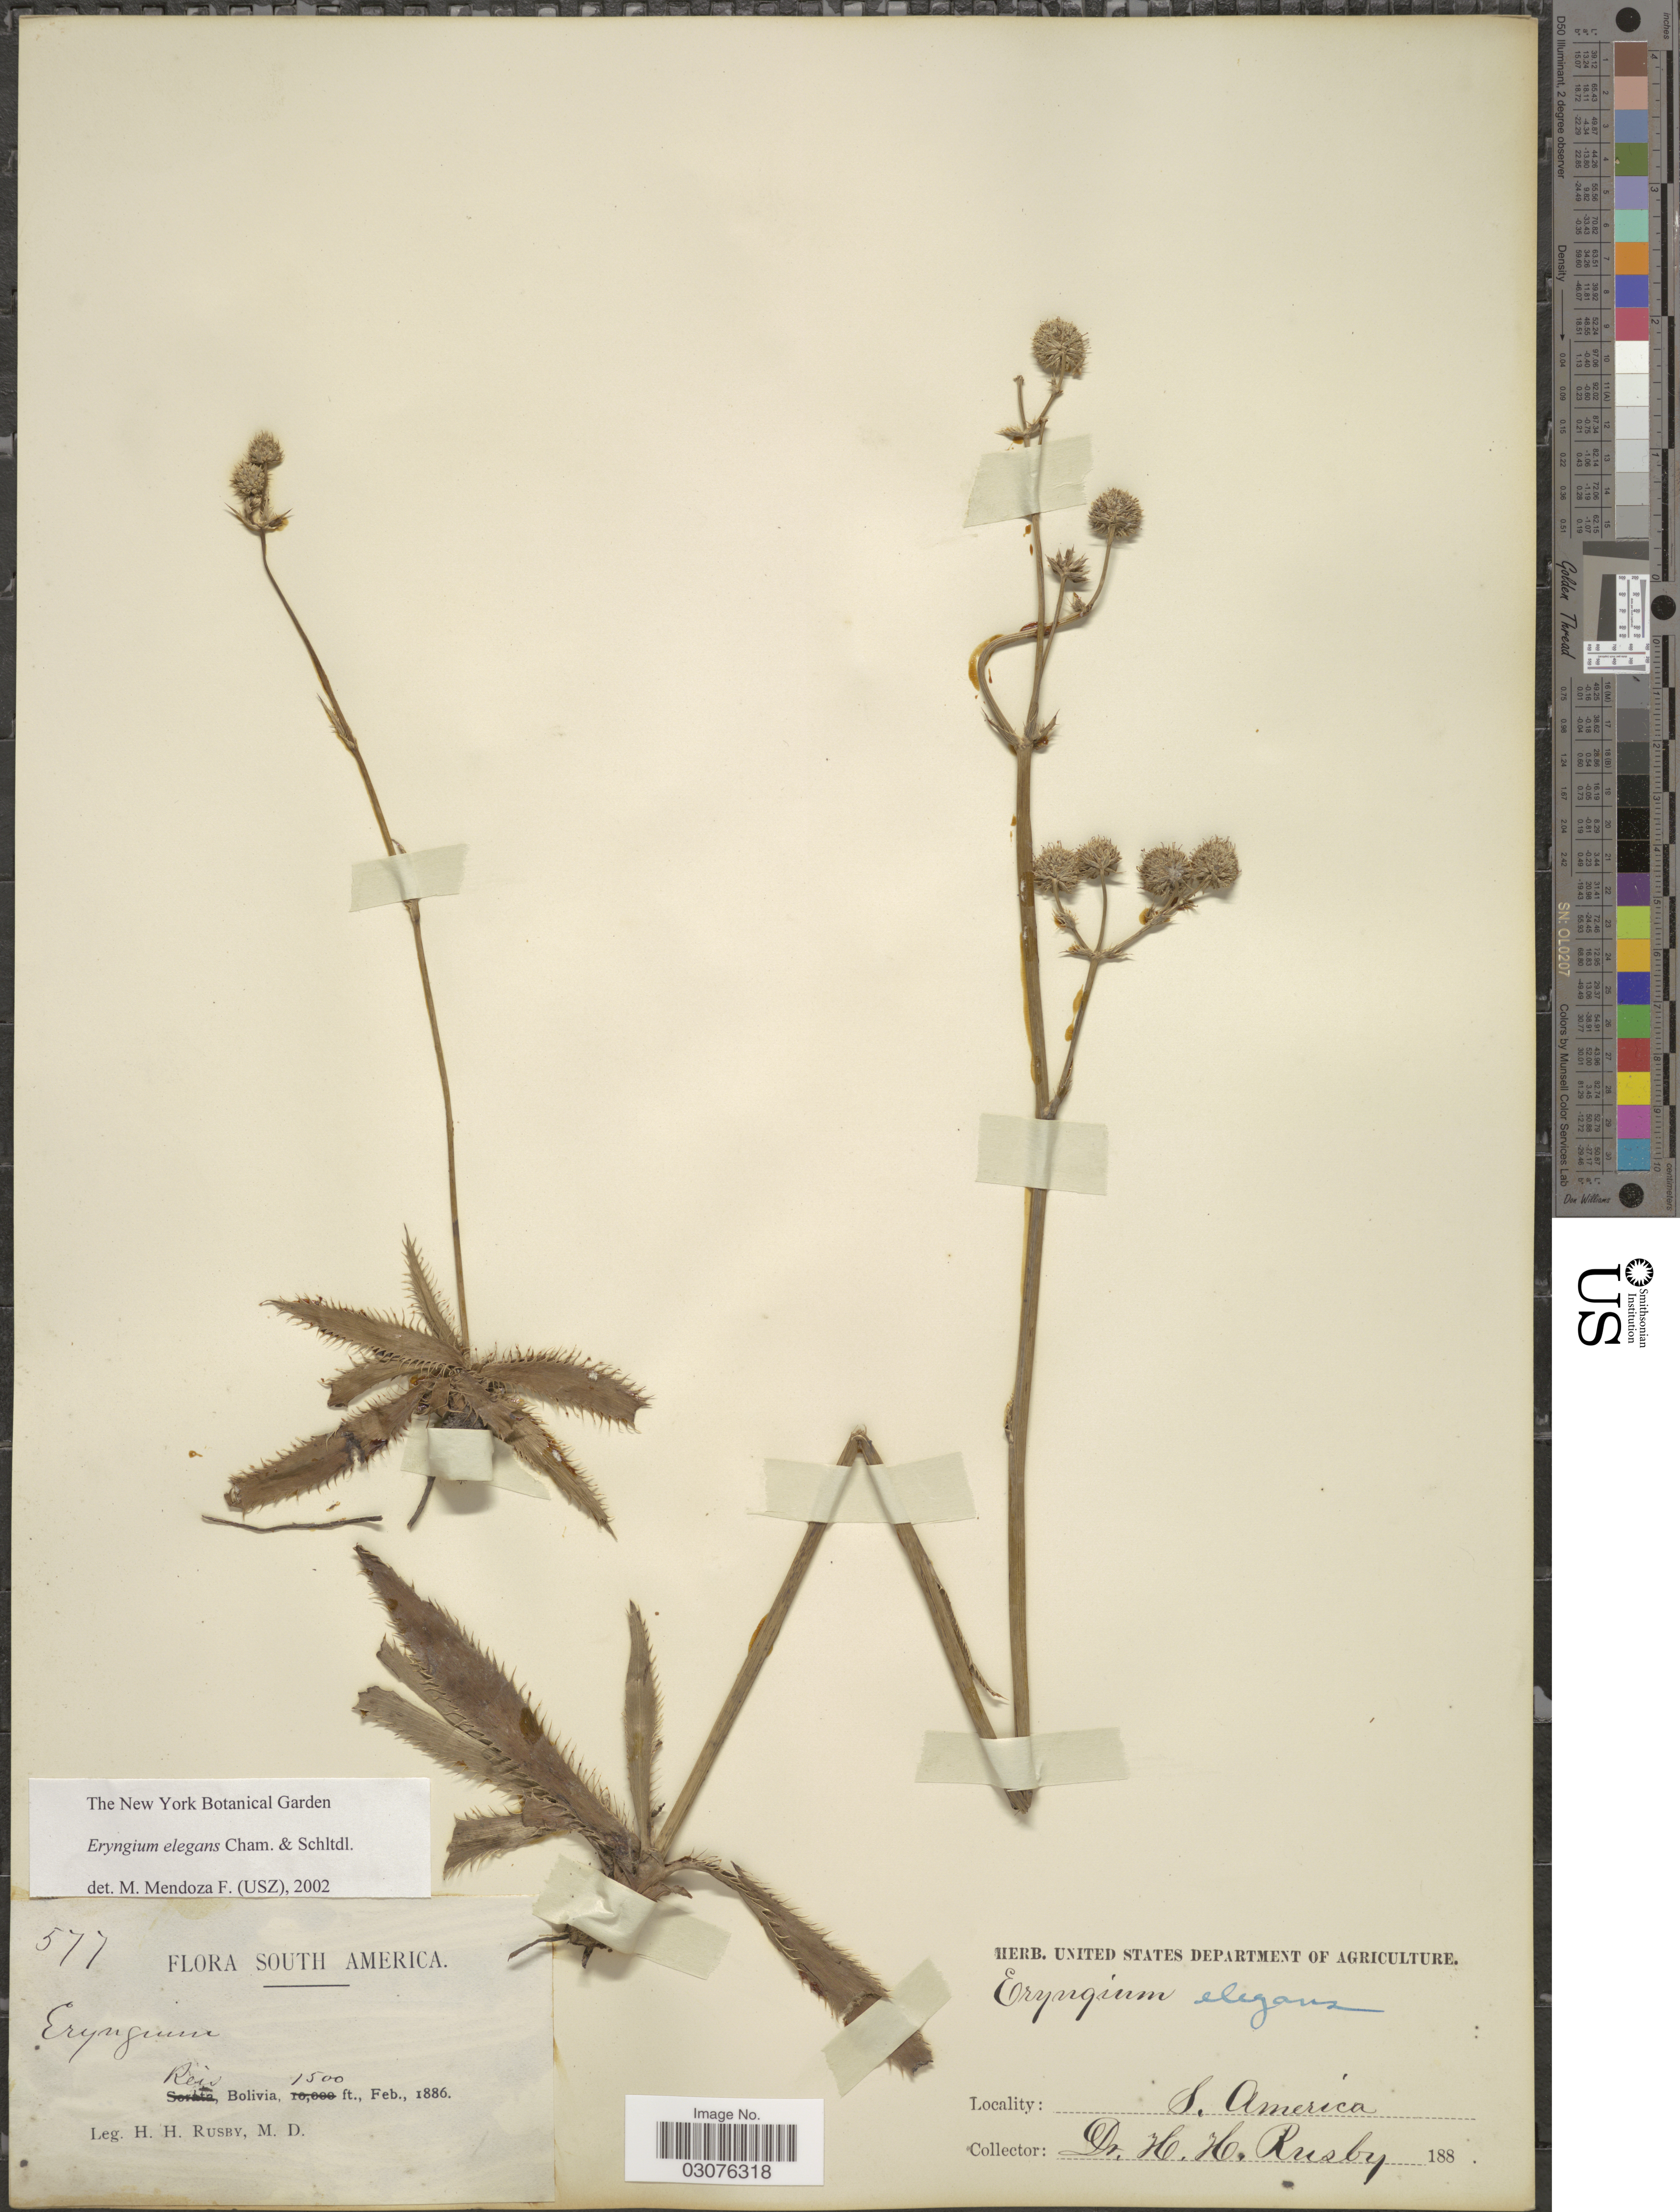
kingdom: Plantae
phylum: Tracheophyta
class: Magnoliopsida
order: Apiales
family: Apiaceae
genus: Eryngium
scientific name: Eryngium elegans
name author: Cham. ex Schltdl.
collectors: H. H. Rusby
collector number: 577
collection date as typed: Feb., 1886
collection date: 1886-02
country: Bolivia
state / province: Pando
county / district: Nicolas Suarez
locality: Reis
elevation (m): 457